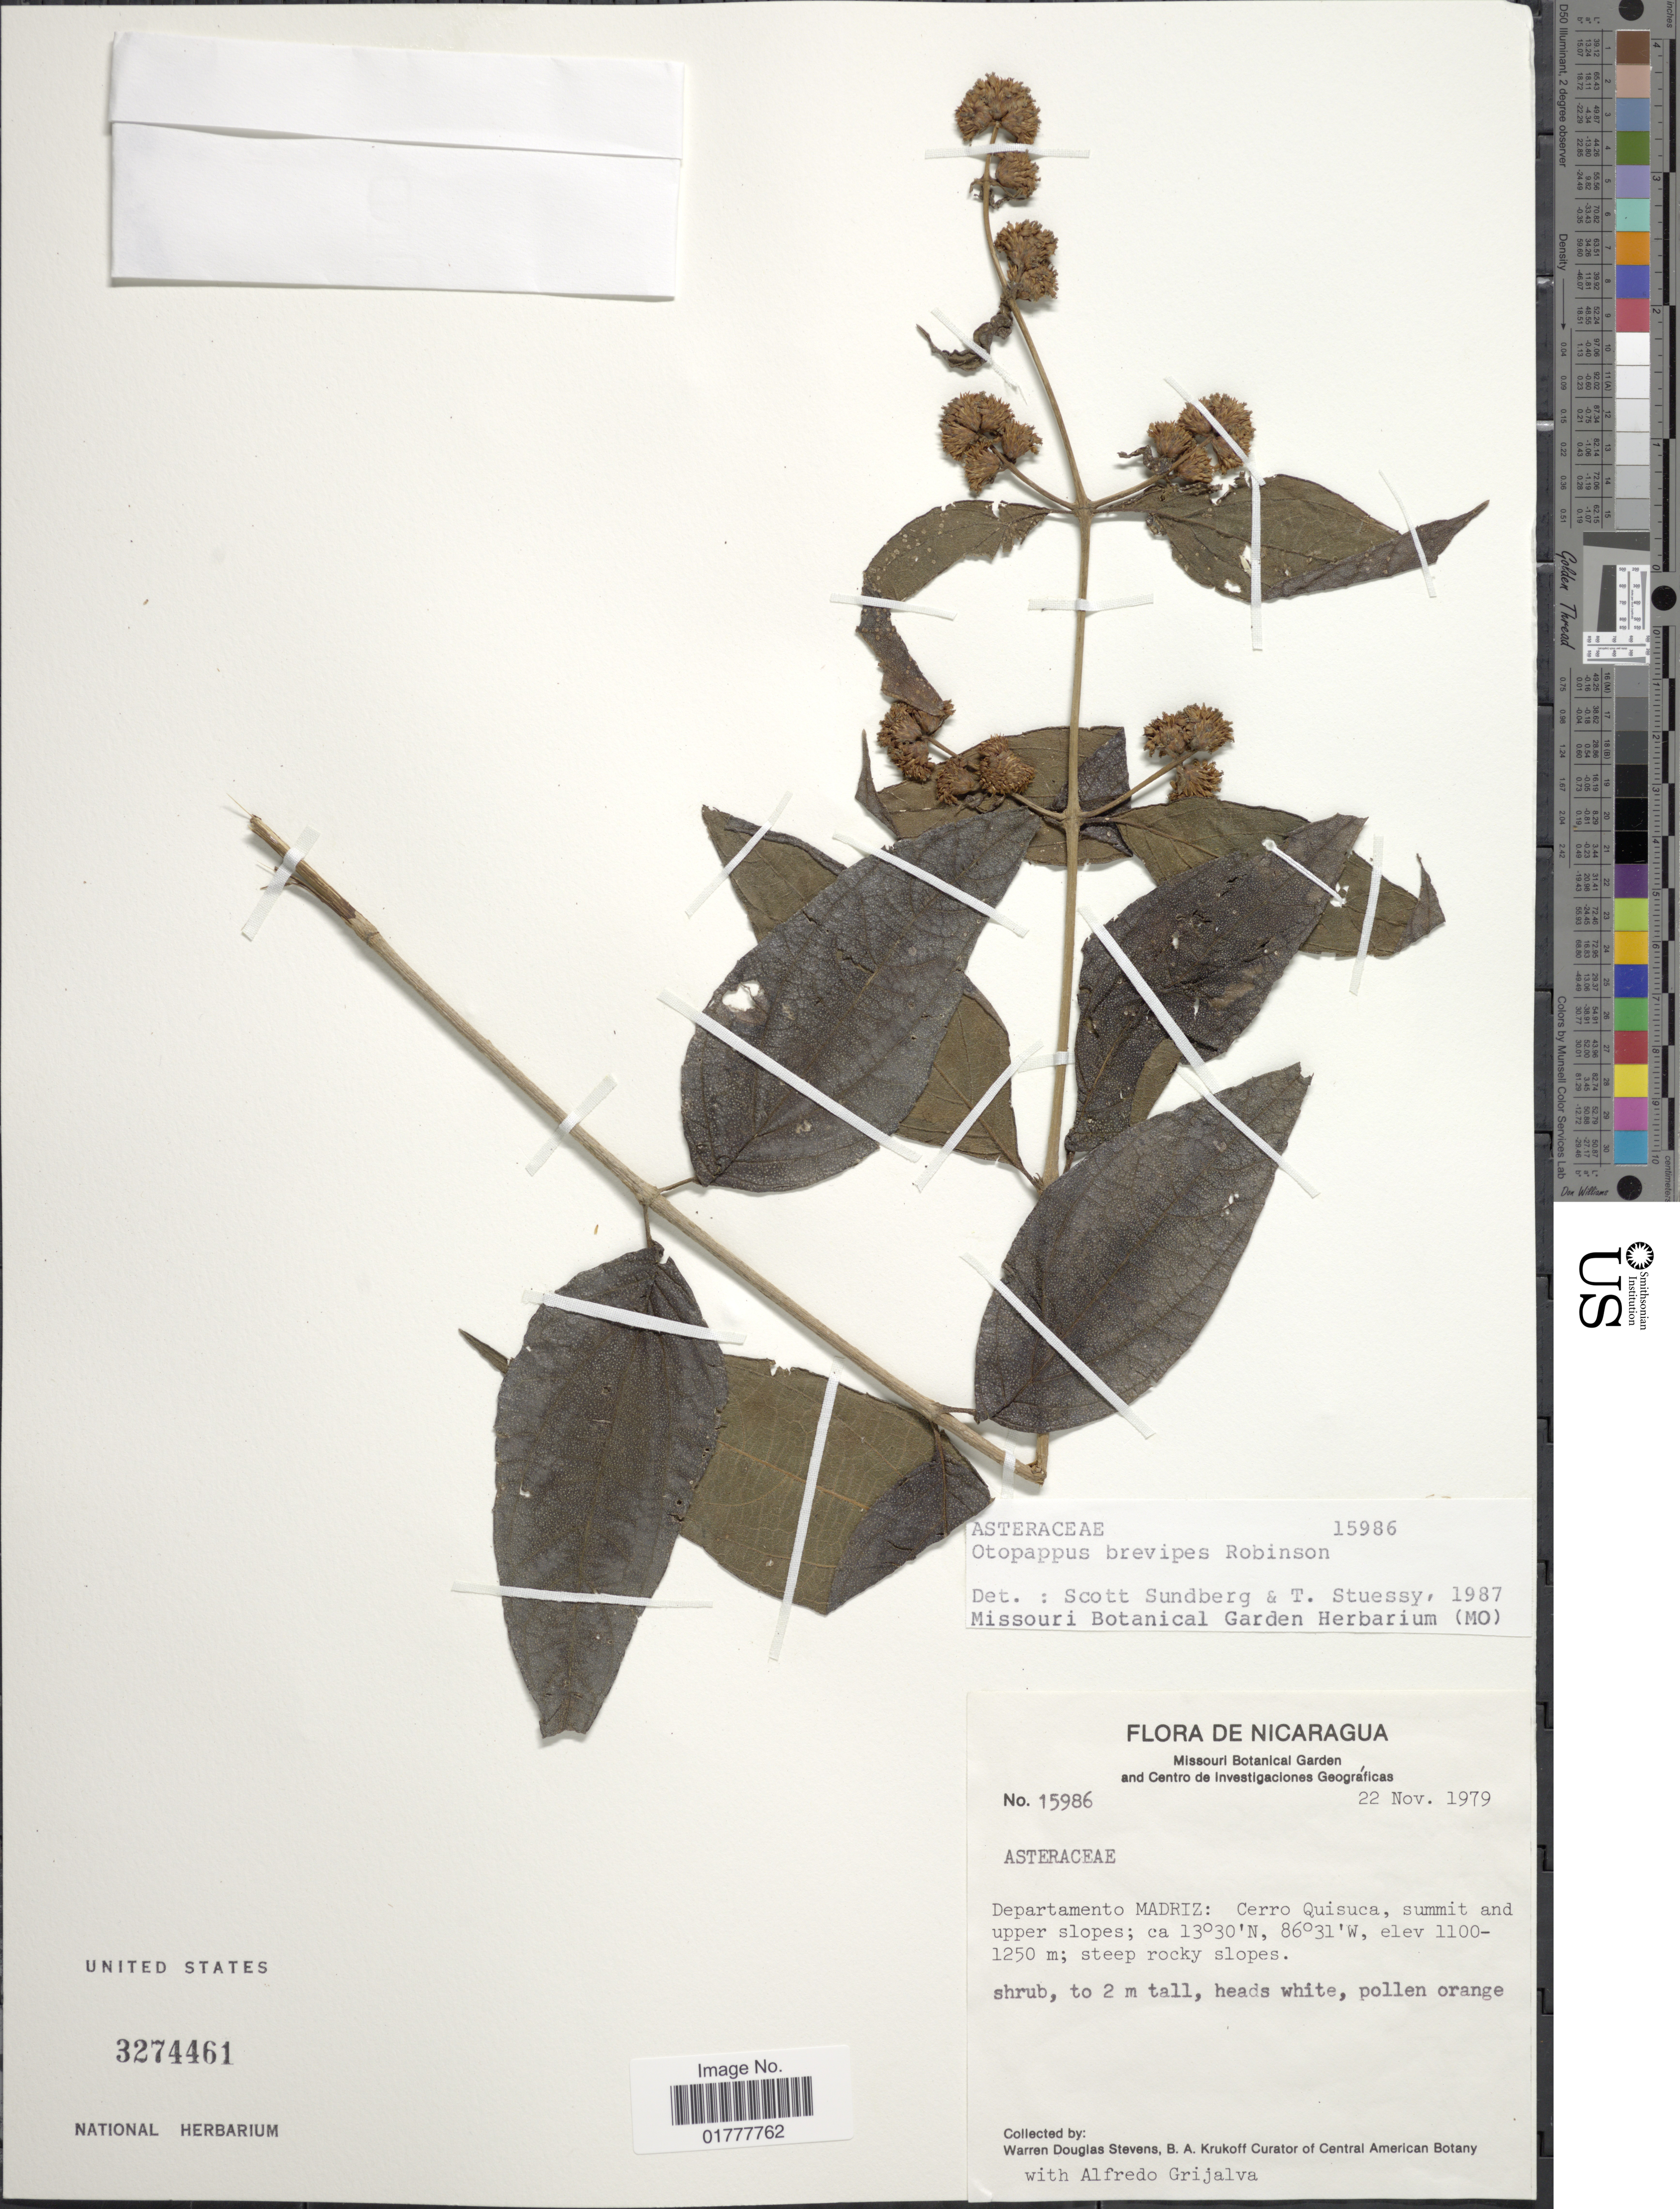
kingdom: Plantae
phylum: Tracheophyta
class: Magnoliopsida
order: Asterales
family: Asteraceae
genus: Otopappus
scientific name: Otopappus brevipes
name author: B.L. Rob.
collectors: D. Stevens, B. A. Krukoff & A. Grijalva P.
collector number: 15986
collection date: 1979-11-22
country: Nicaragua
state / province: Madriz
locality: Departamento Madriz: Cerro Quisuca, summit and upper slopes.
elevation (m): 1100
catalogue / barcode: US 3274461